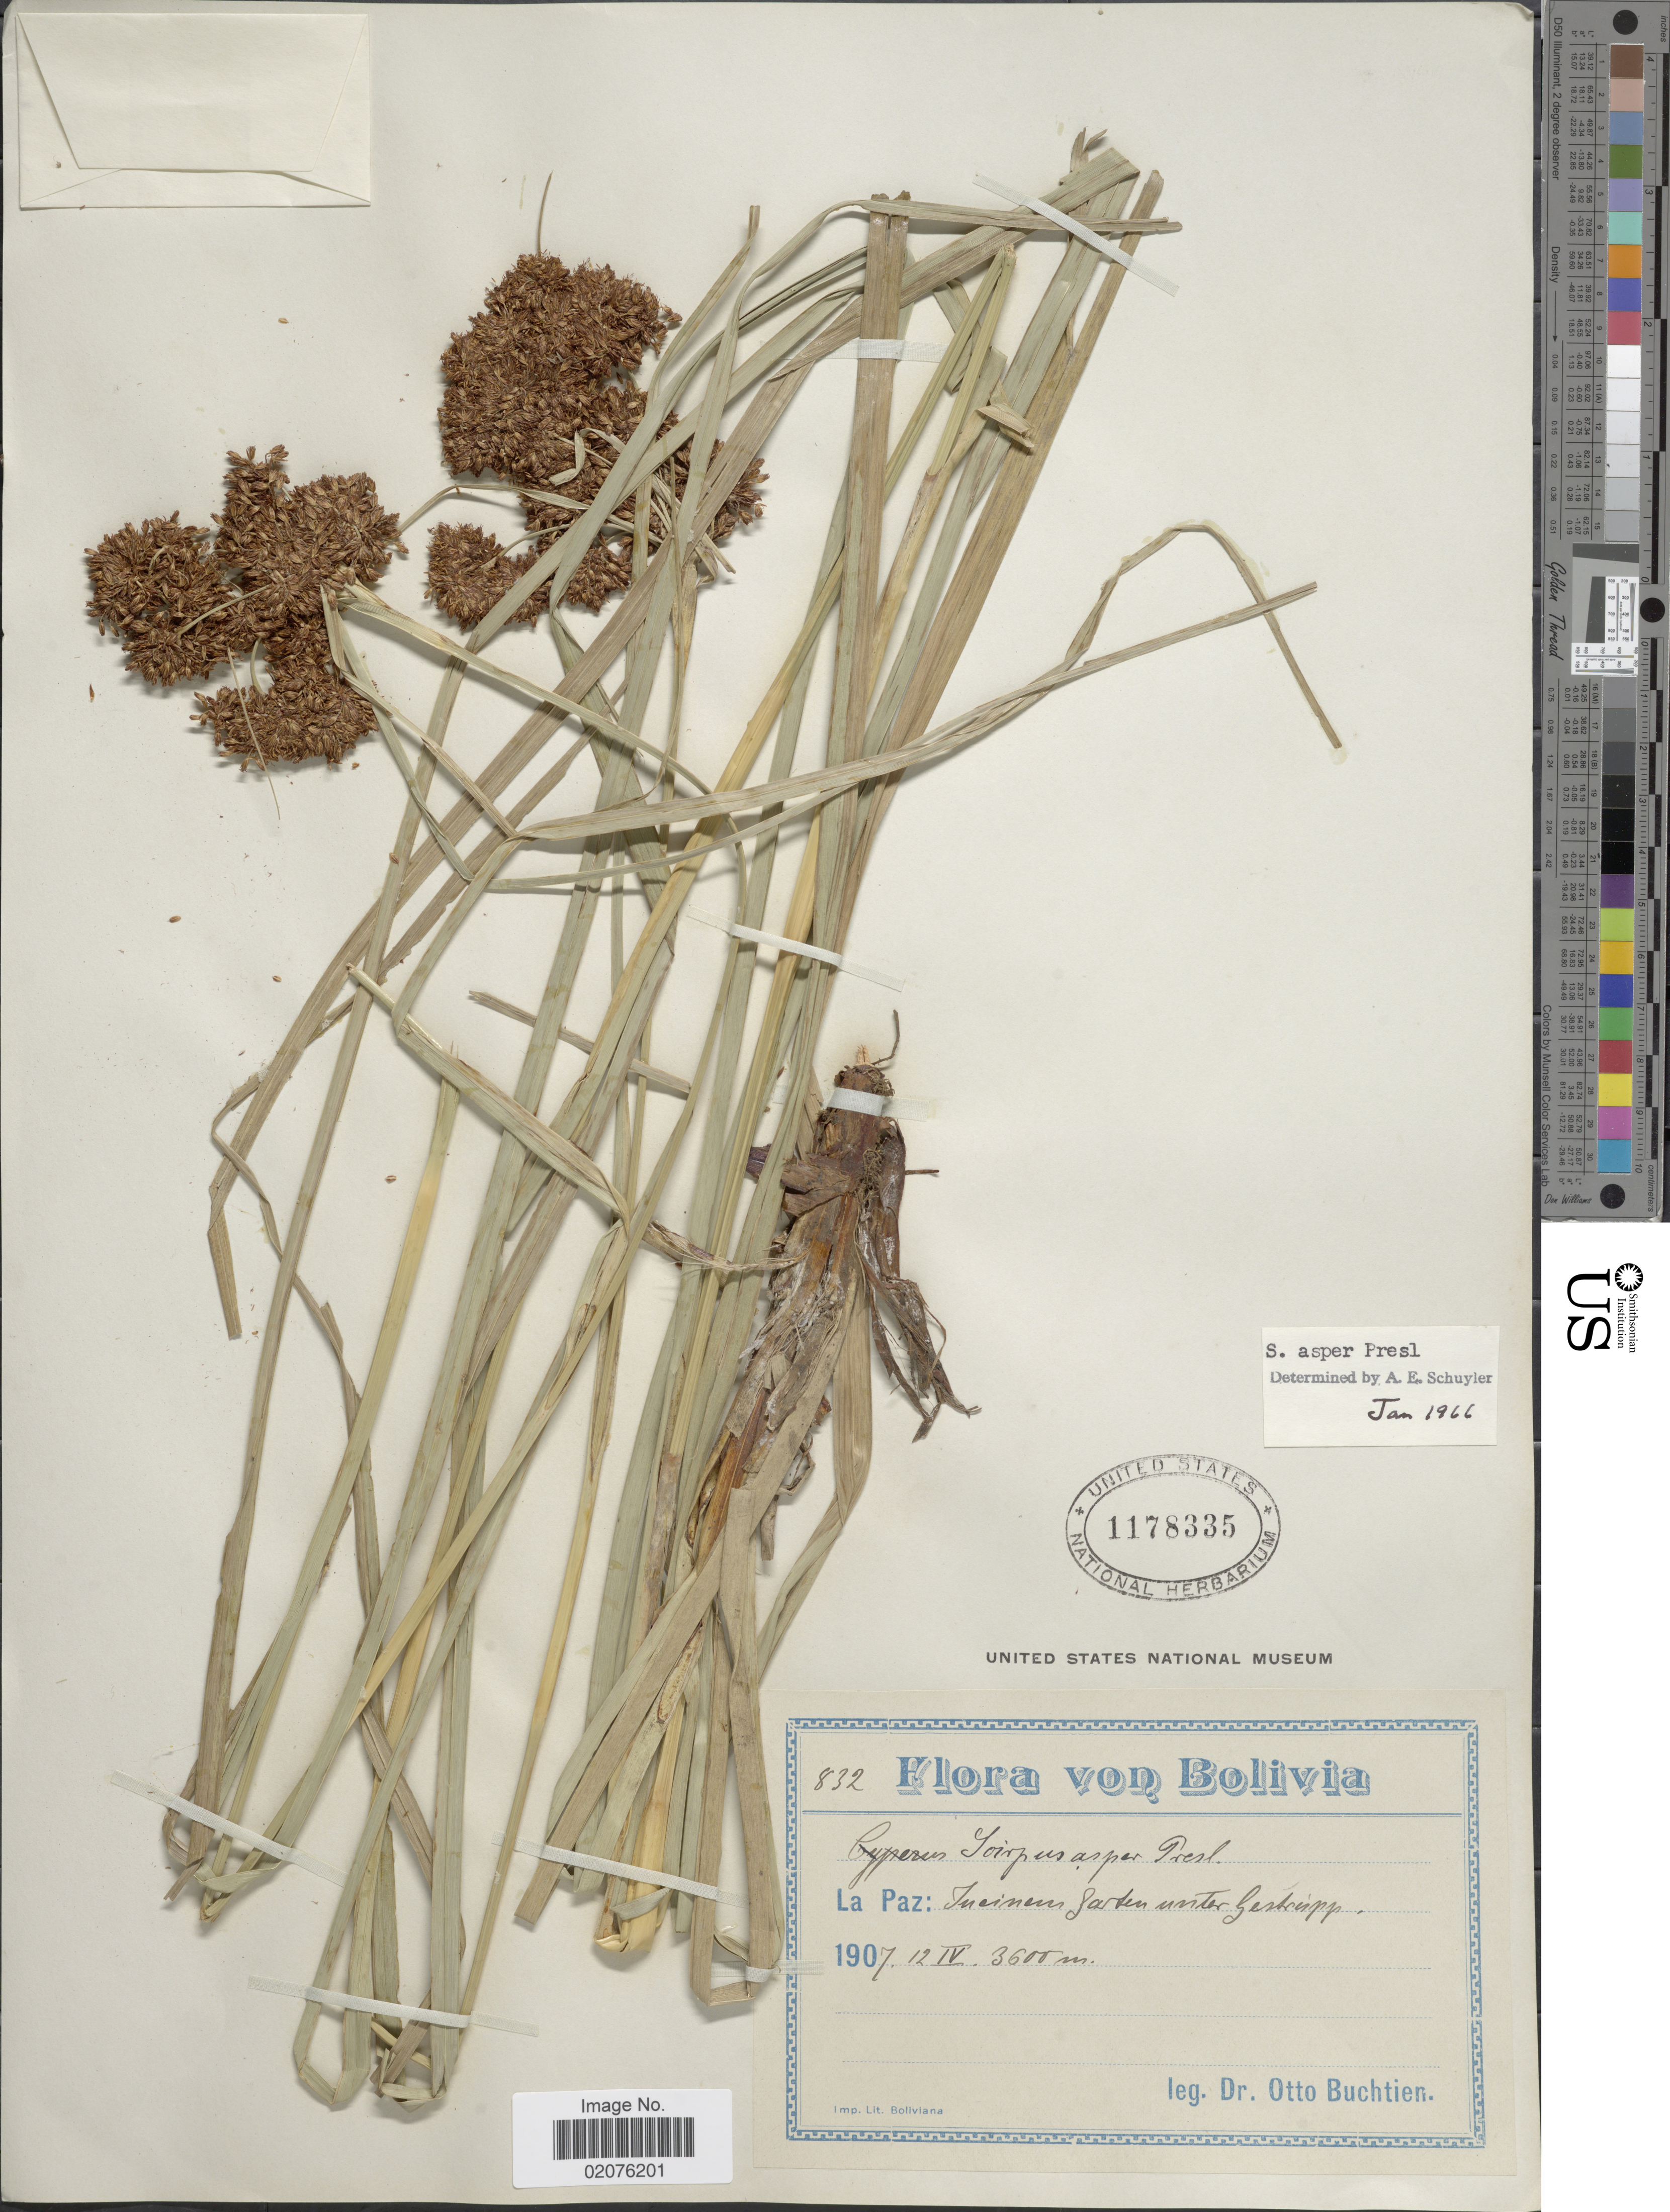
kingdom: Plantae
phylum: Tracheophyta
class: Liliopsida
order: Poales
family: Cyperaceae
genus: Rhodoscirpus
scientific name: Rhodoscirpus asper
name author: (J. Presl & C. Presl) Lév.-Bourret et al.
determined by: Strong, Mark T., (BOT), Smithsonian Institution - National Museum of Natural History (UNITED STATES)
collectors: O. Buchtien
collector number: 832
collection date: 1907-04-12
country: Bolivia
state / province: La Paz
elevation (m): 3600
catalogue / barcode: US 1178335